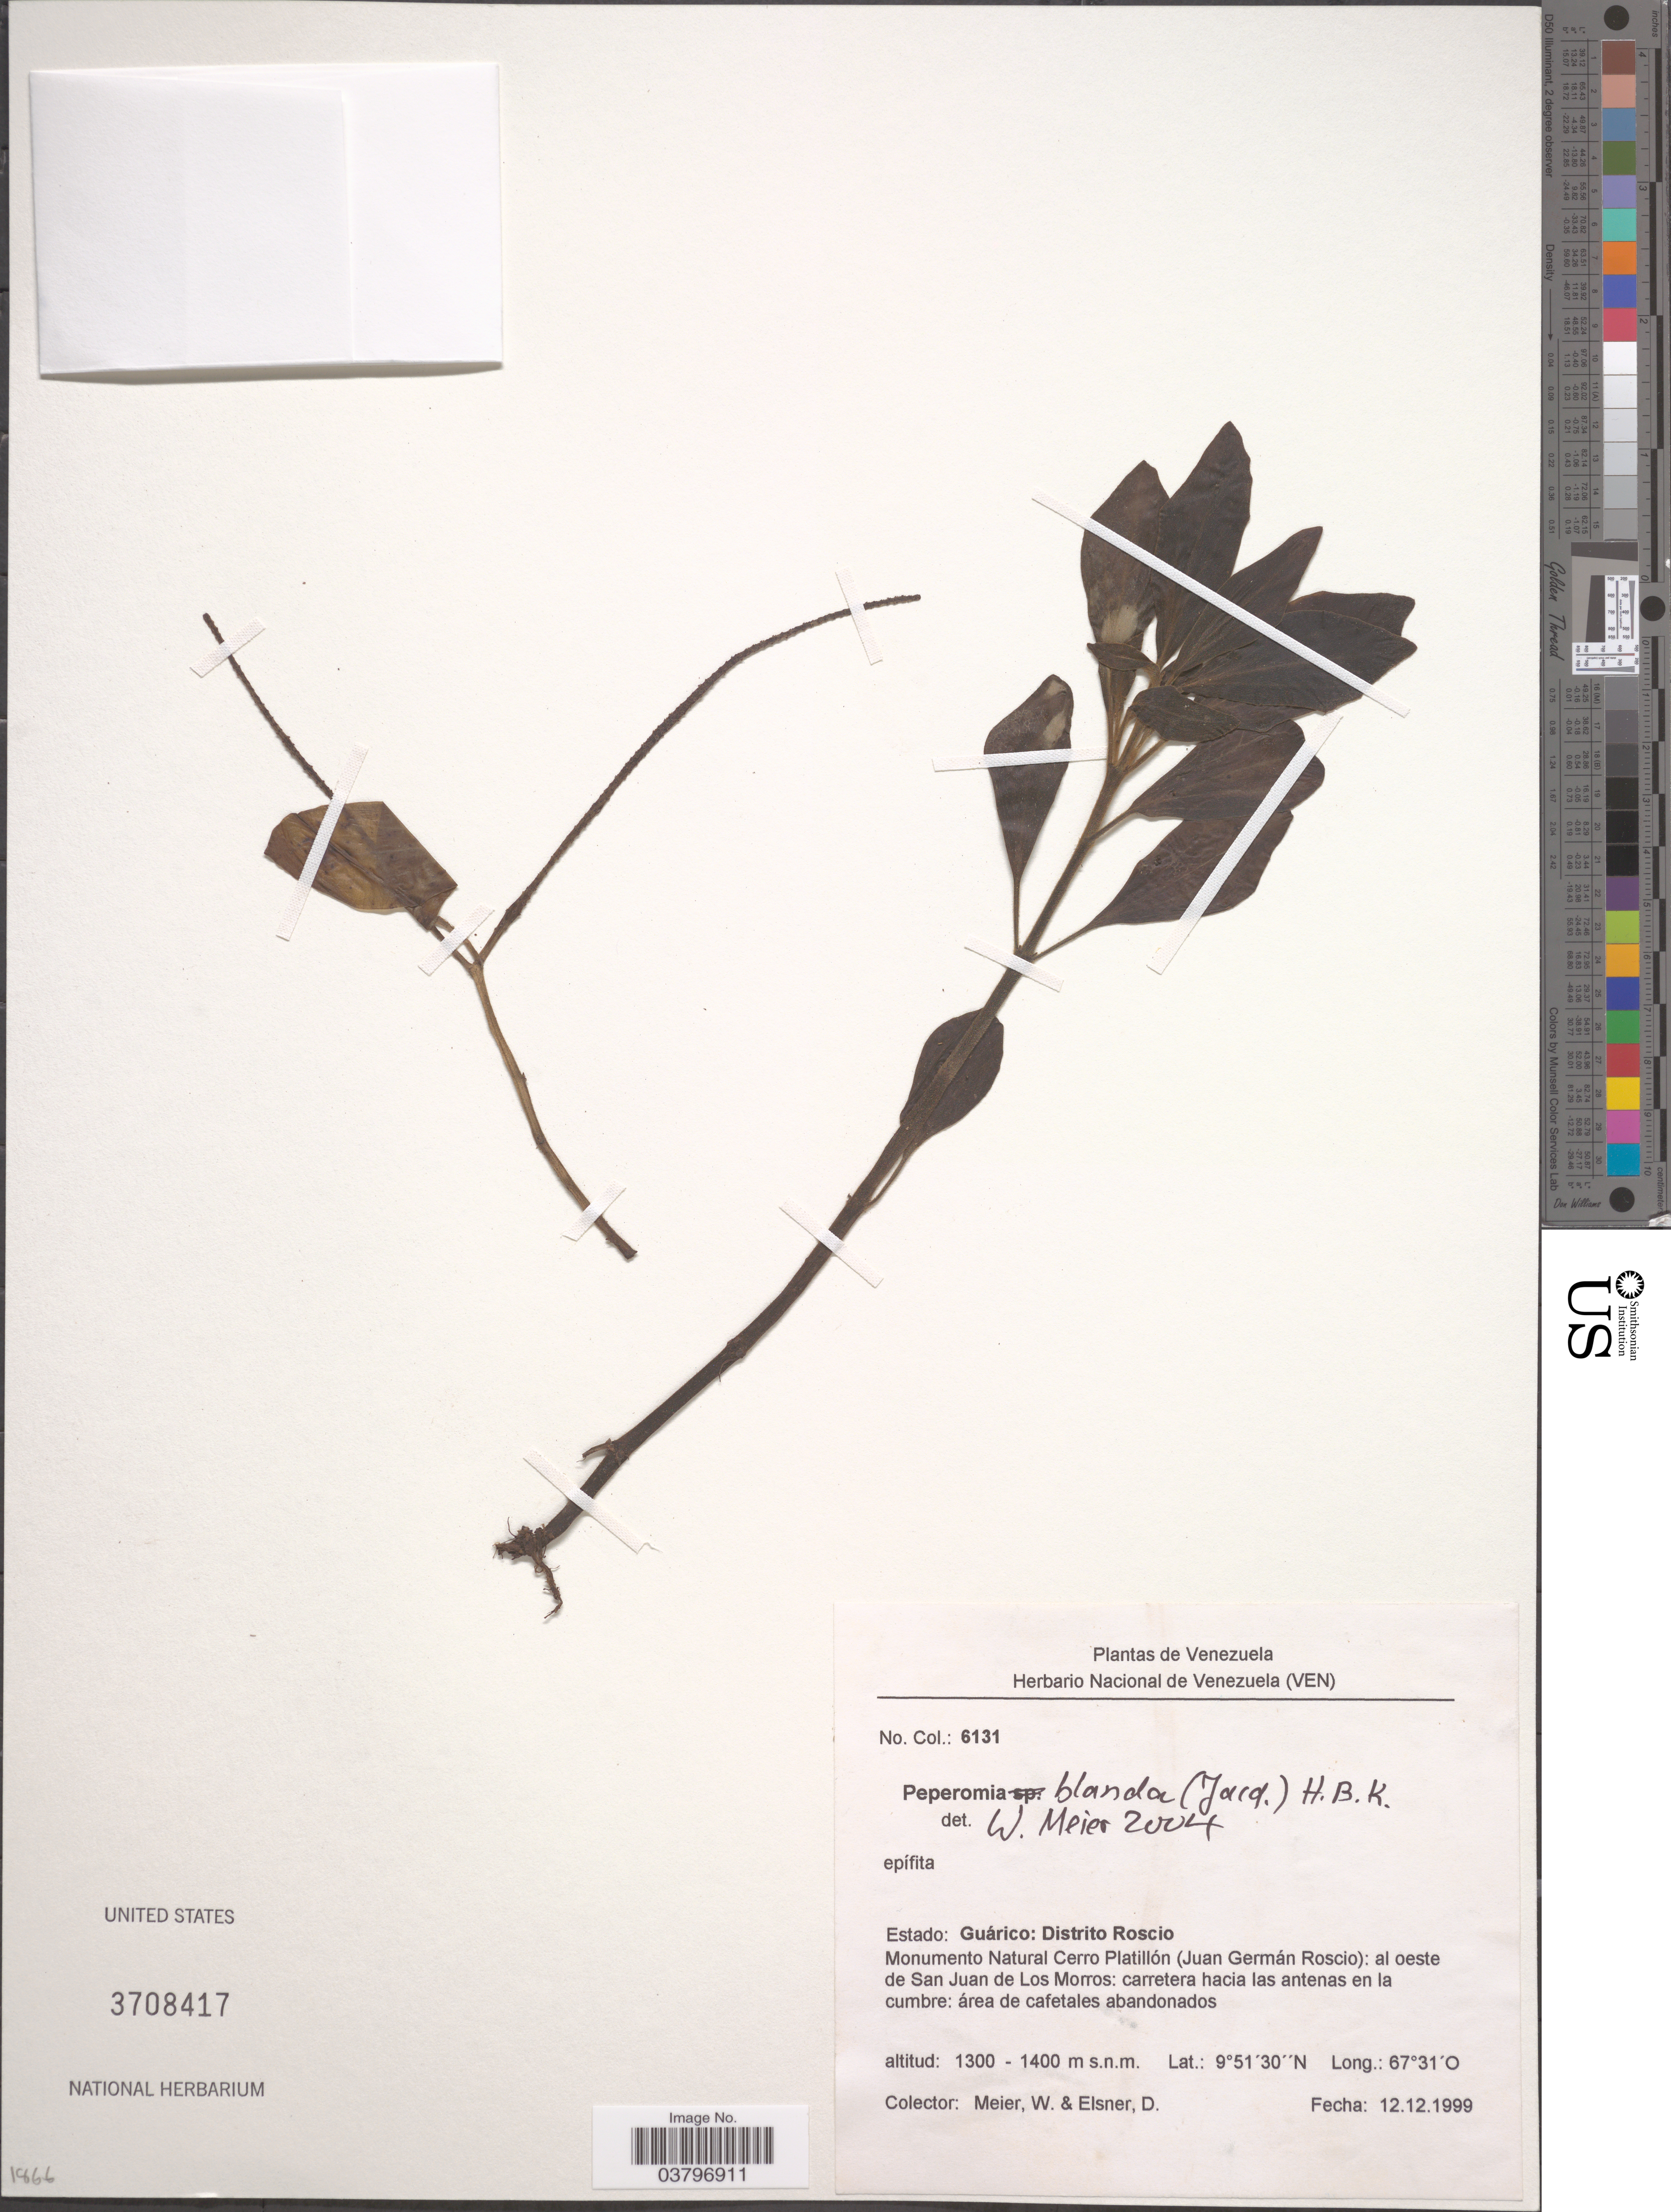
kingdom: Plantae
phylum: Tracheophyta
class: Magnoliopsida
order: Piperales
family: Piperaceae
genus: Peperomia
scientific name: Peperomia blanda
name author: (Jacq.) Kunth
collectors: W. Meier & D. Elsner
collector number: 6131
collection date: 1999-12-12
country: Venezuela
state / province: Guarico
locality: Distrito Roscio. Monumento Natural Cerro Platillón (Juan Germán Roscio): al oeste de San Juan de Los Morros: carretera hacia las antenas en la cumbre.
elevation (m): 1300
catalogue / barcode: US 3708417